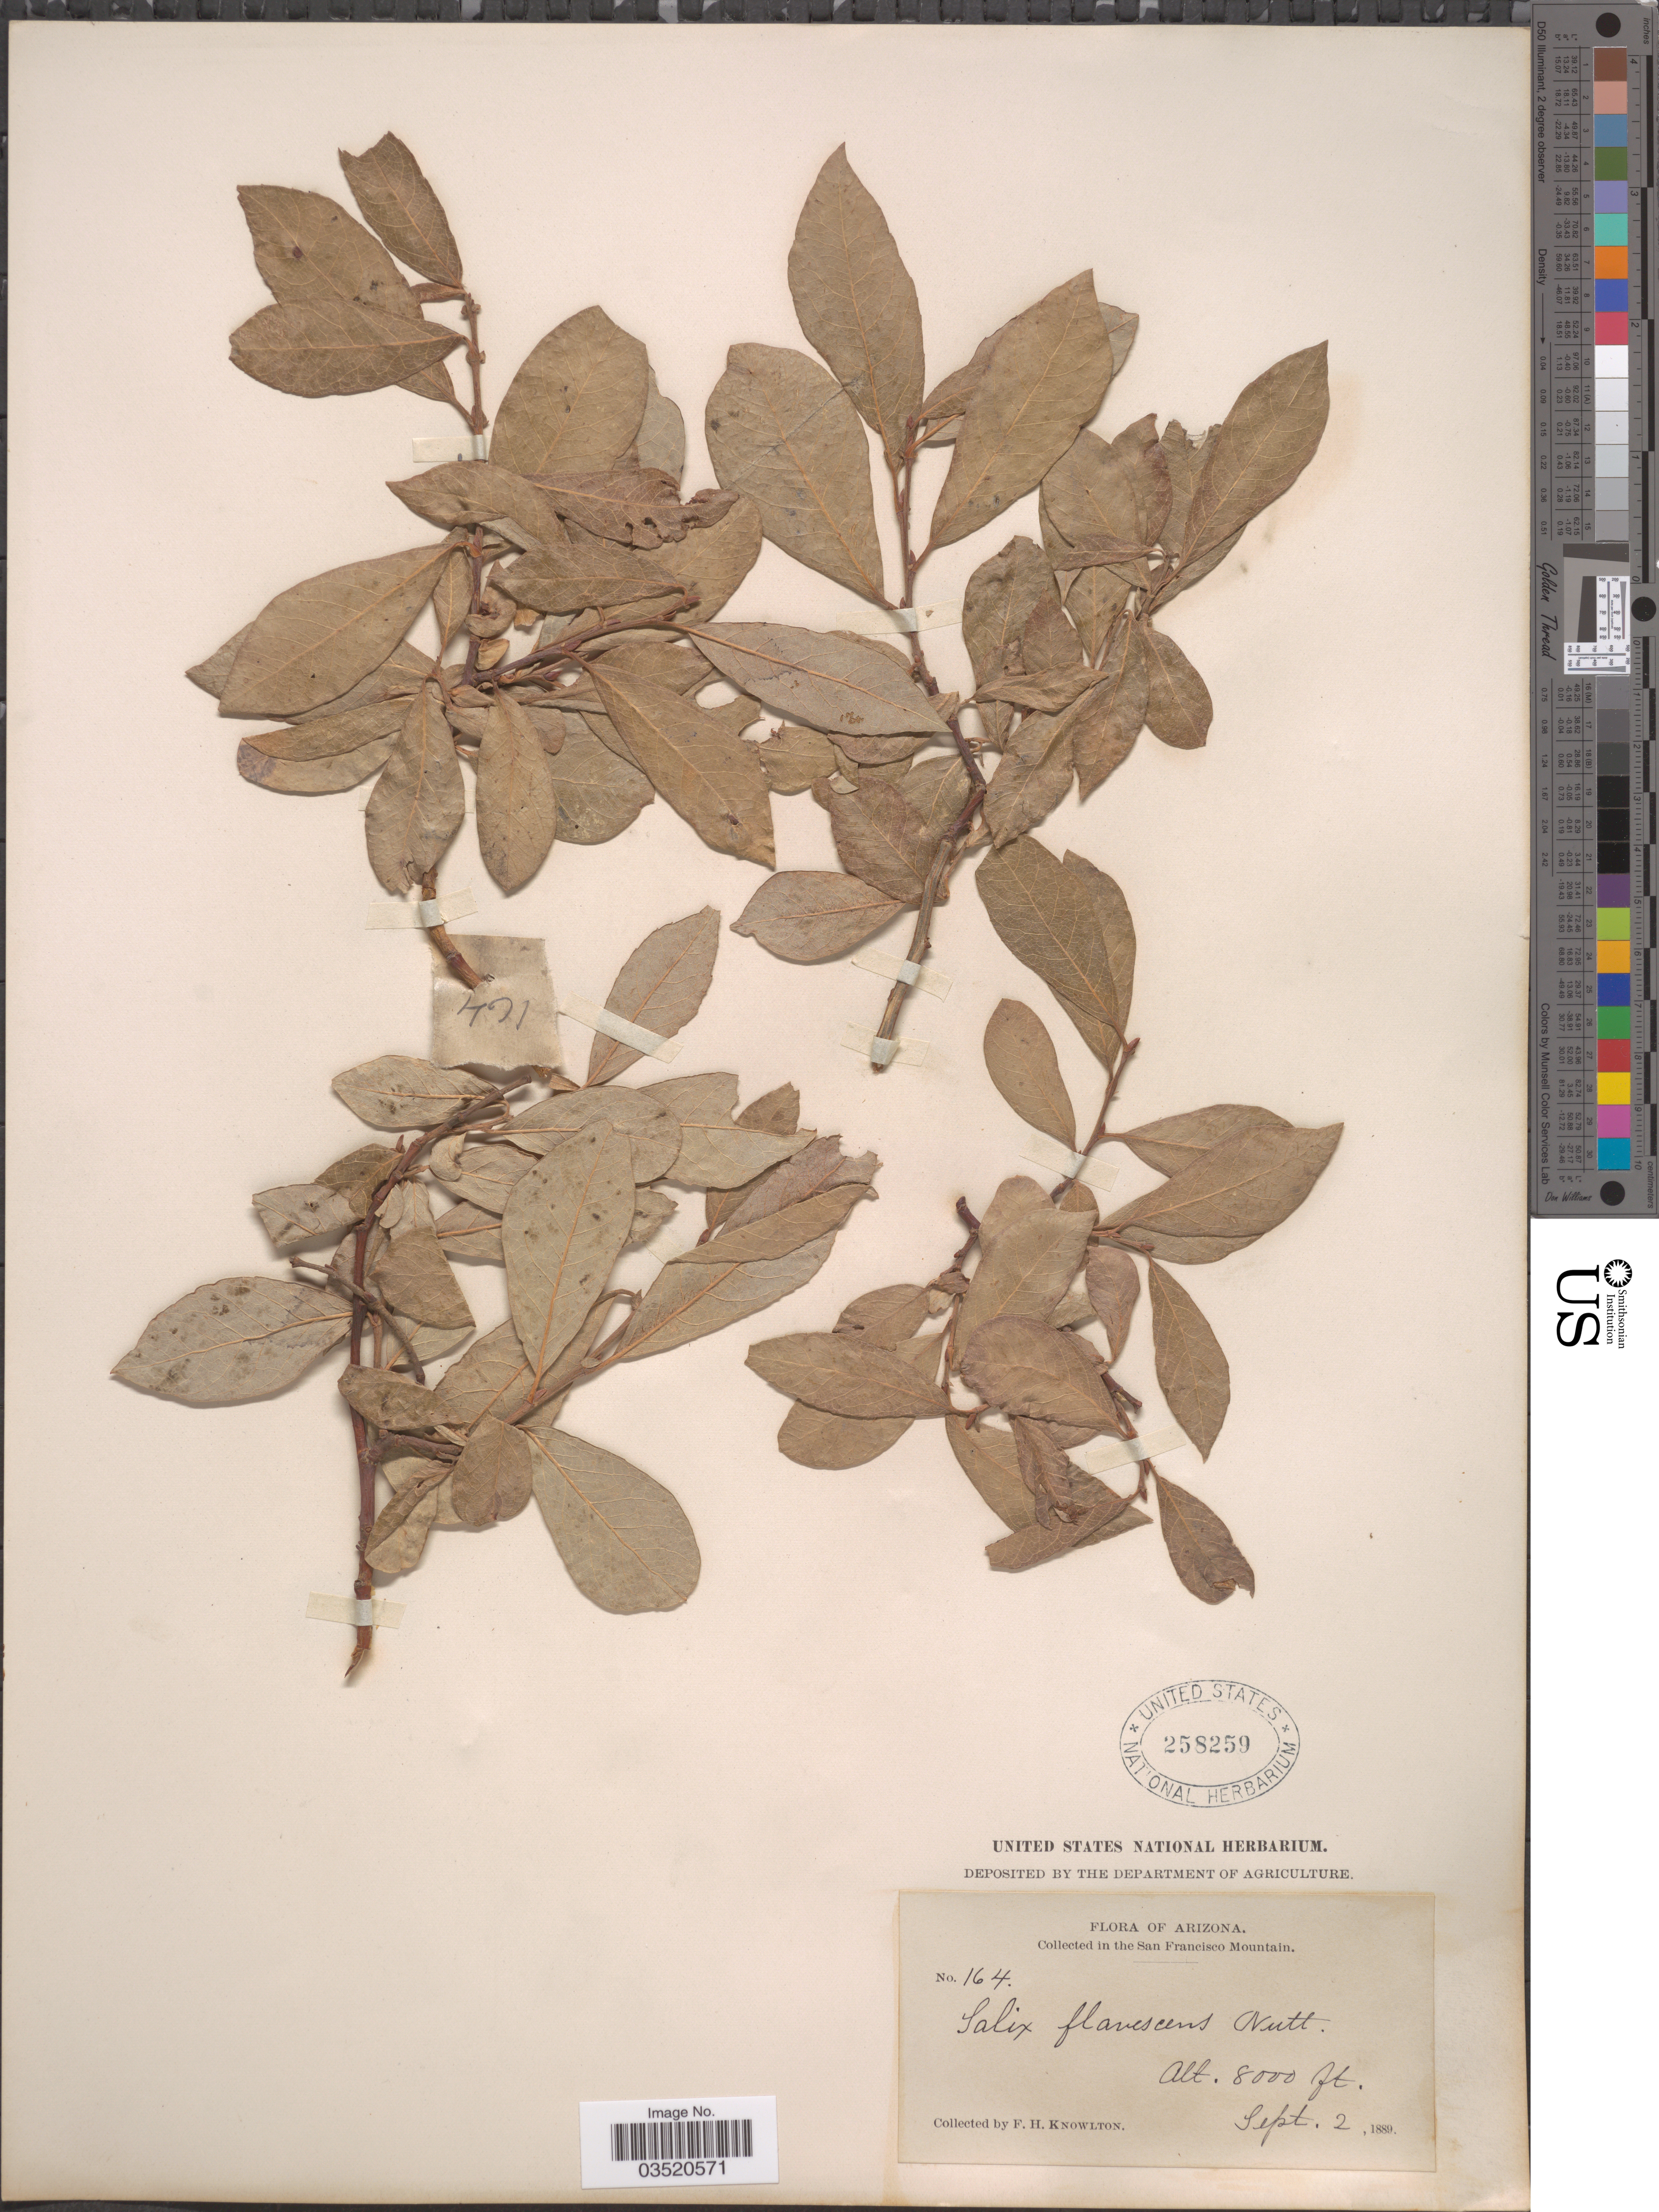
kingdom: Plantae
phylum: Tracheophyta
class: Magnoliopsida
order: Malpighiales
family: Salicaceae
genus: Salix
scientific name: Salix scouleriana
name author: Barratt ex Hook.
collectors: F. H. Knowlton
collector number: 164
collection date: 1889-09-02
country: United States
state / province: Arizona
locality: San Francisco Mountain.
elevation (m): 2438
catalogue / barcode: US 258259